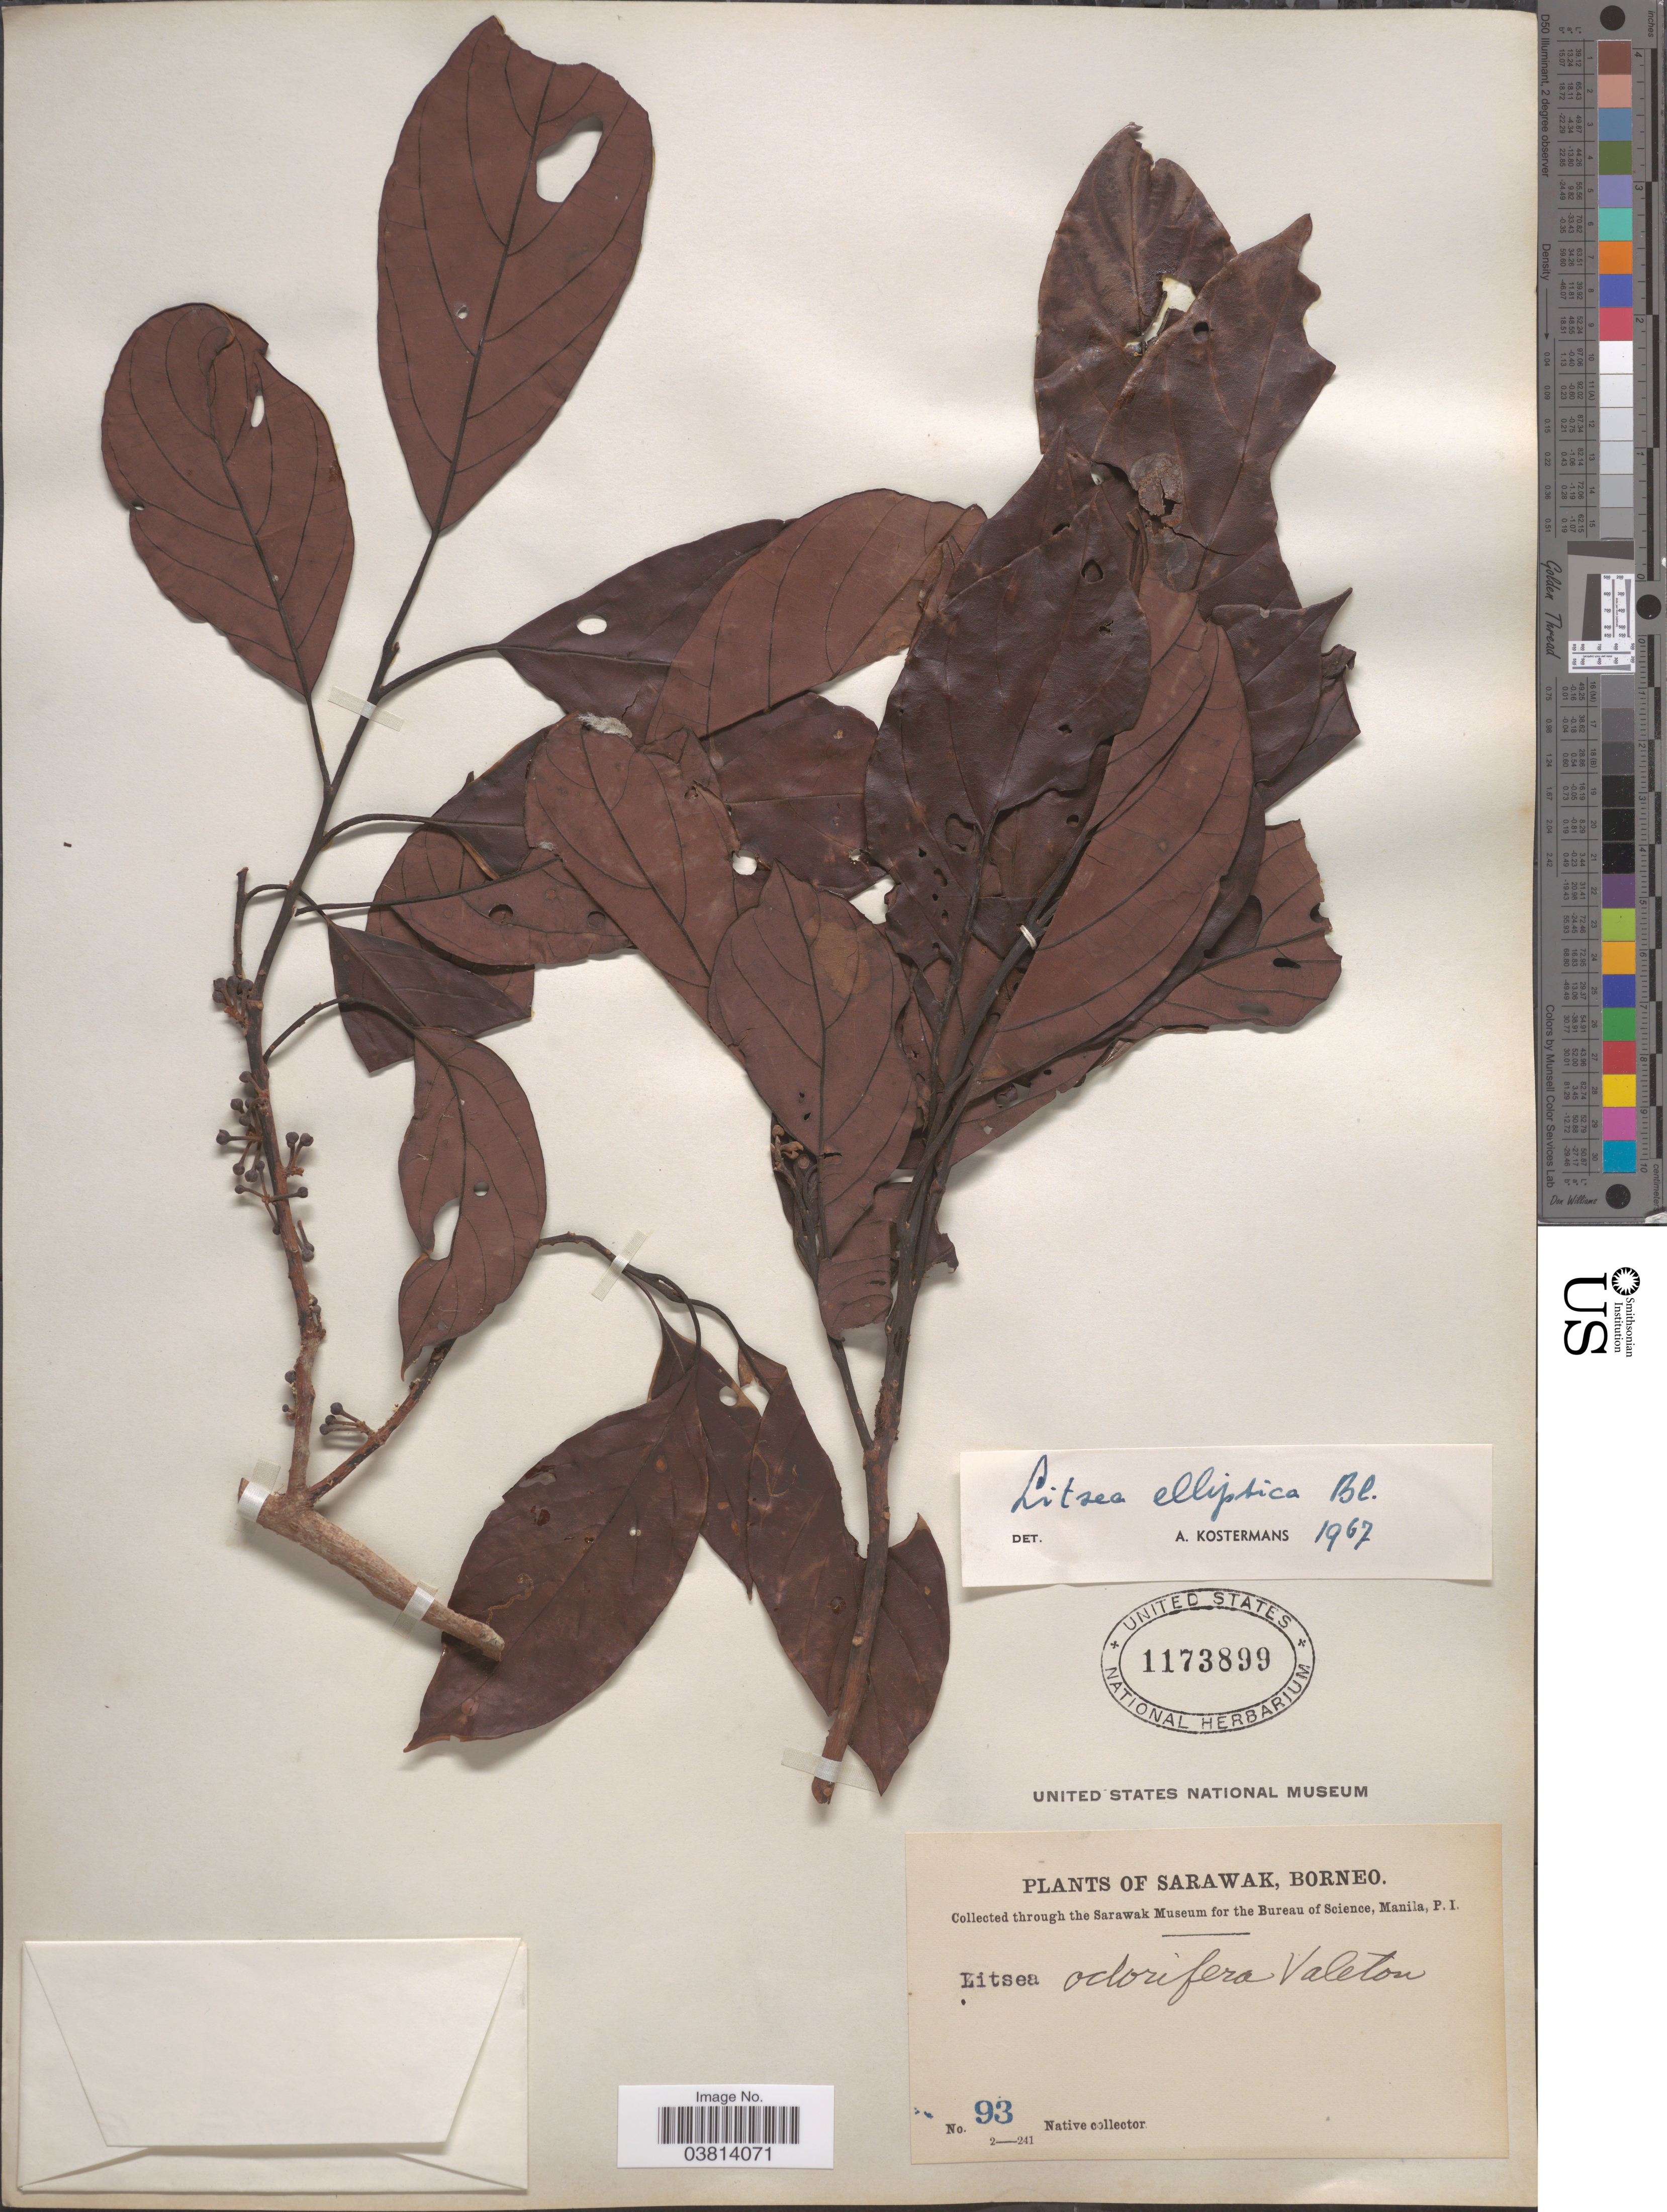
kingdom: Plantae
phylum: Tracheophyta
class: Magnoliopsida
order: Laurales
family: Lauraceae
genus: Litsea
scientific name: Litsea elliptica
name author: Blume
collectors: Native collector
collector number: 93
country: Malaysia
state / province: Sarawak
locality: Borneo.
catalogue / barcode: US 1173899